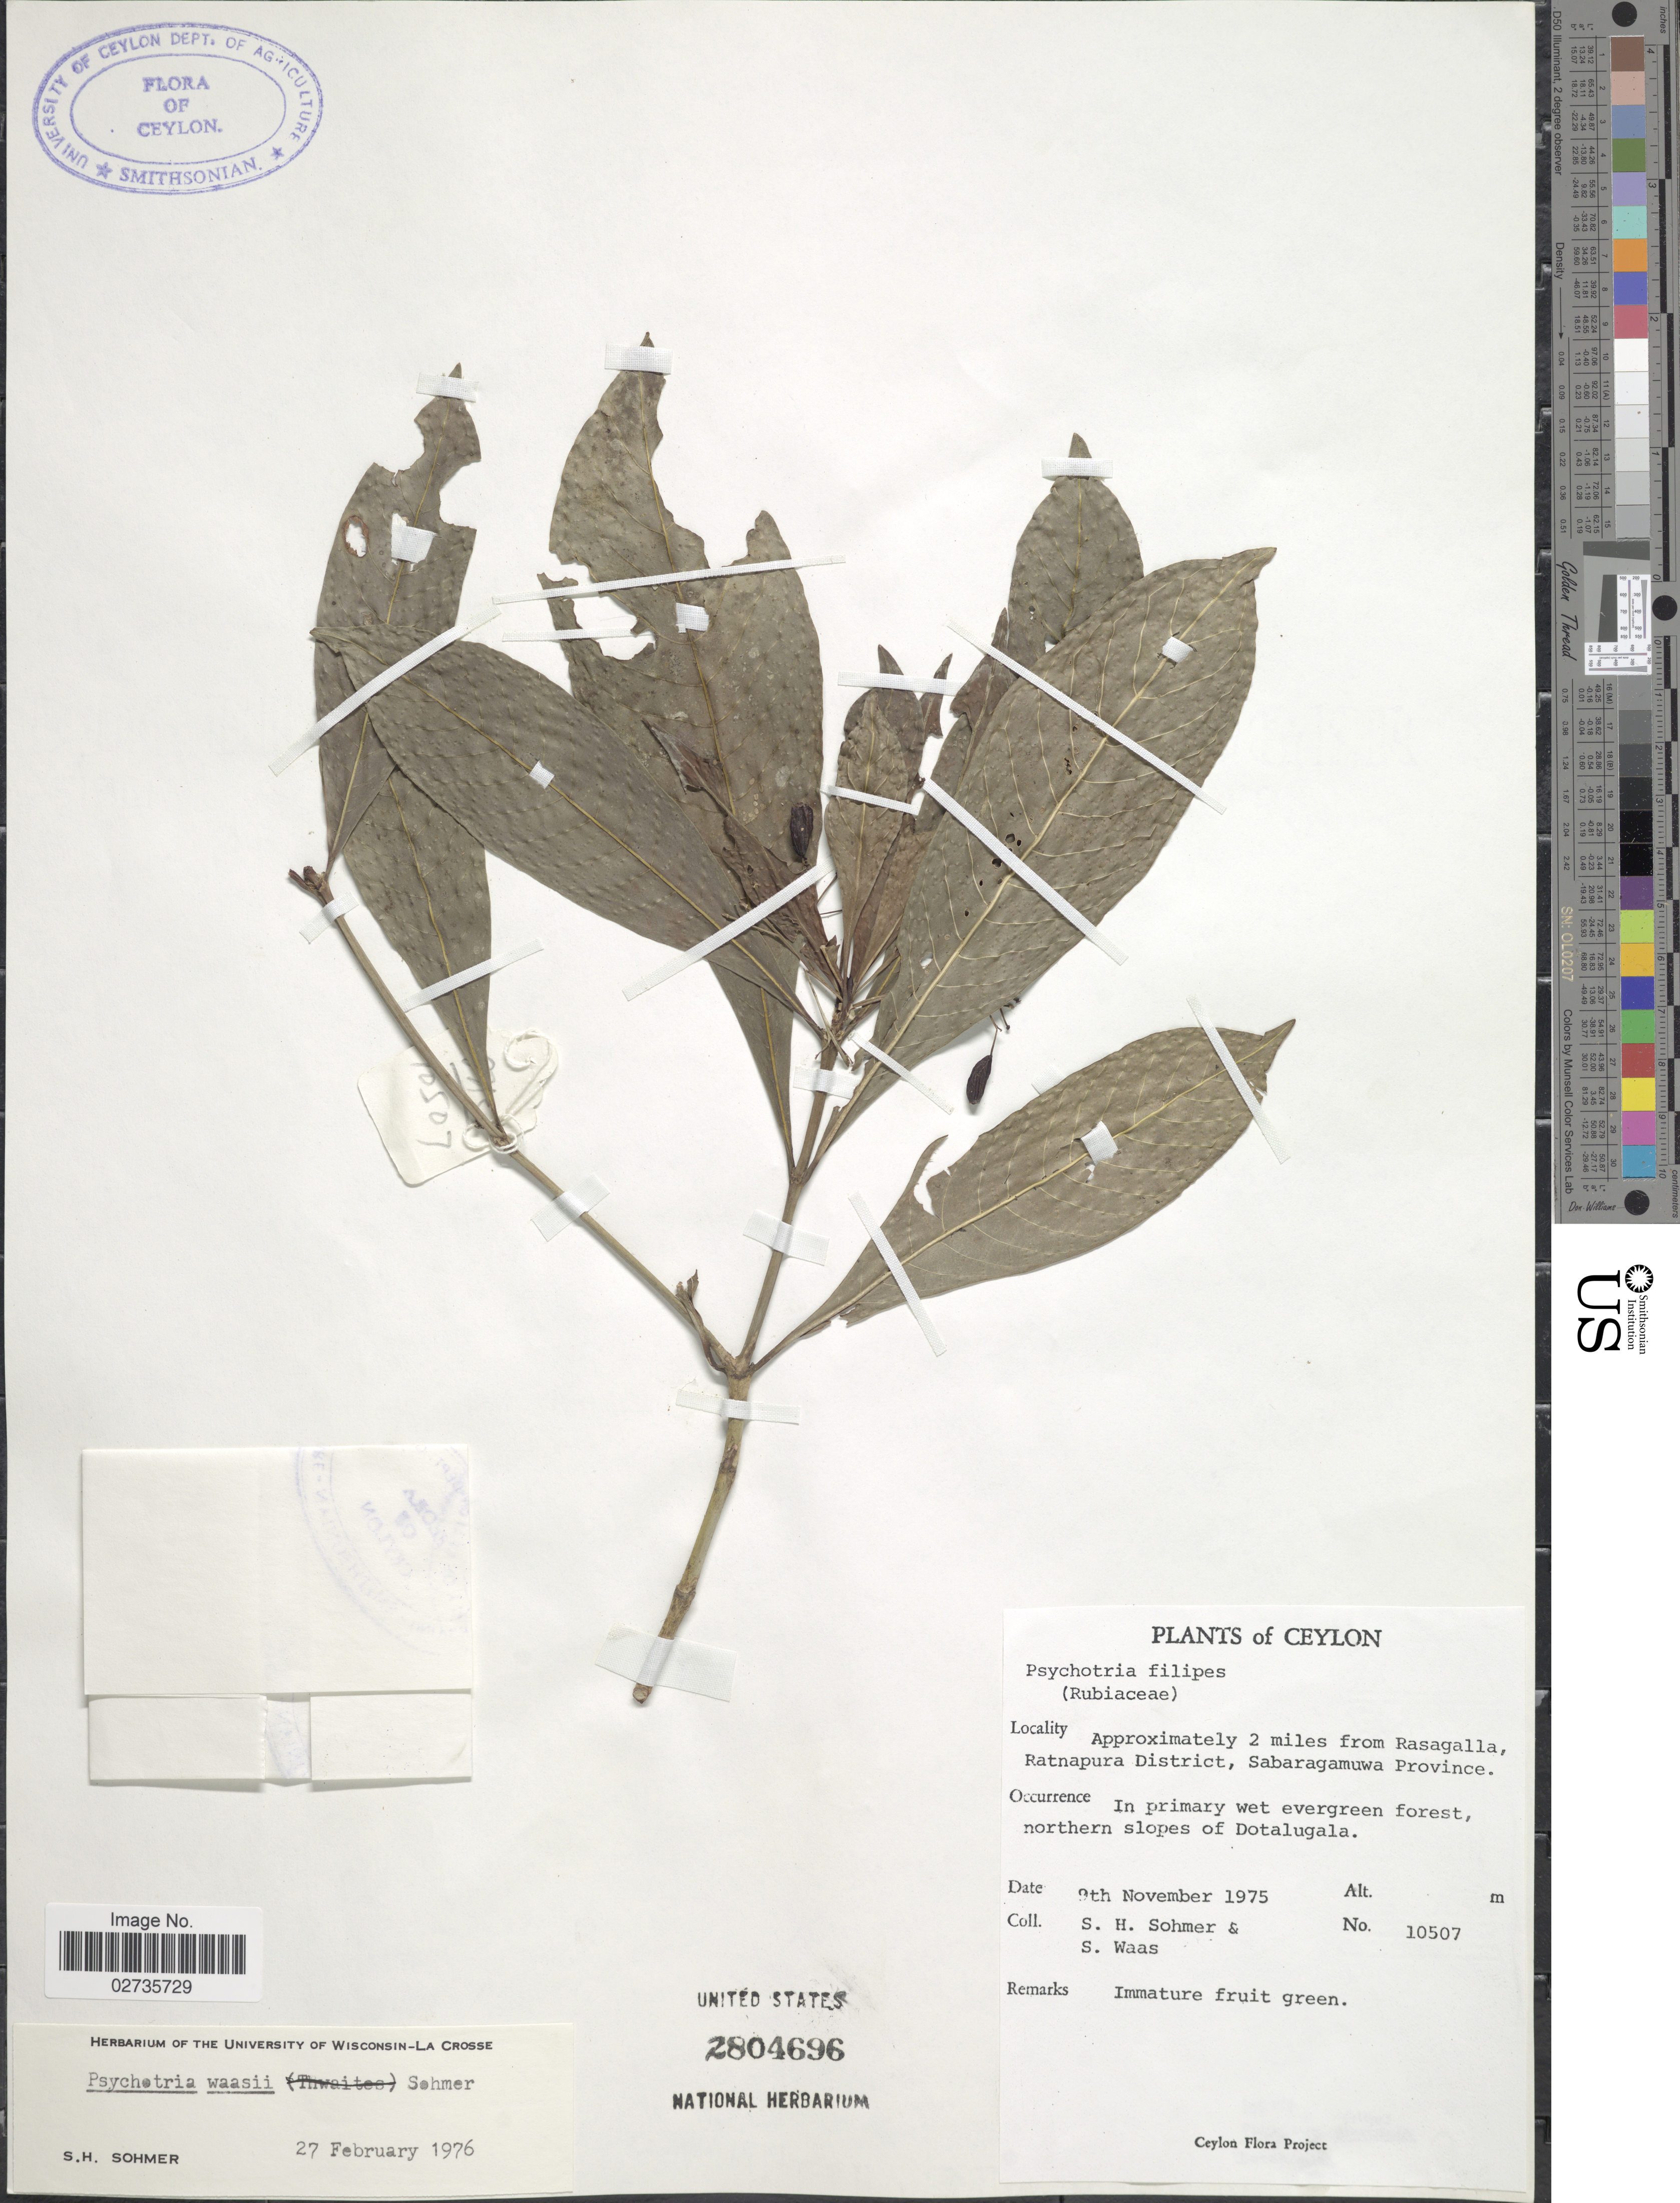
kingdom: Plantae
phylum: Tracheophyta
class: Magnoliopsida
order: Gentianales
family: Rubiaceae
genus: Psychotria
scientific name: Psychotria waasii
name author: Sohmer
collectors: S. H. Sohmer & S. Waas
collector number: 10507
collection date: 1975-11-09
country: Sri Lanka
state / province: Sabaragamuwa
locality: Ceylon, Approximately 2 miles from Rasagalla, Ratnapura District, In primary wet evergreen forest, northern slopes of Dotalugala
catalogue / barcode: US 2804696